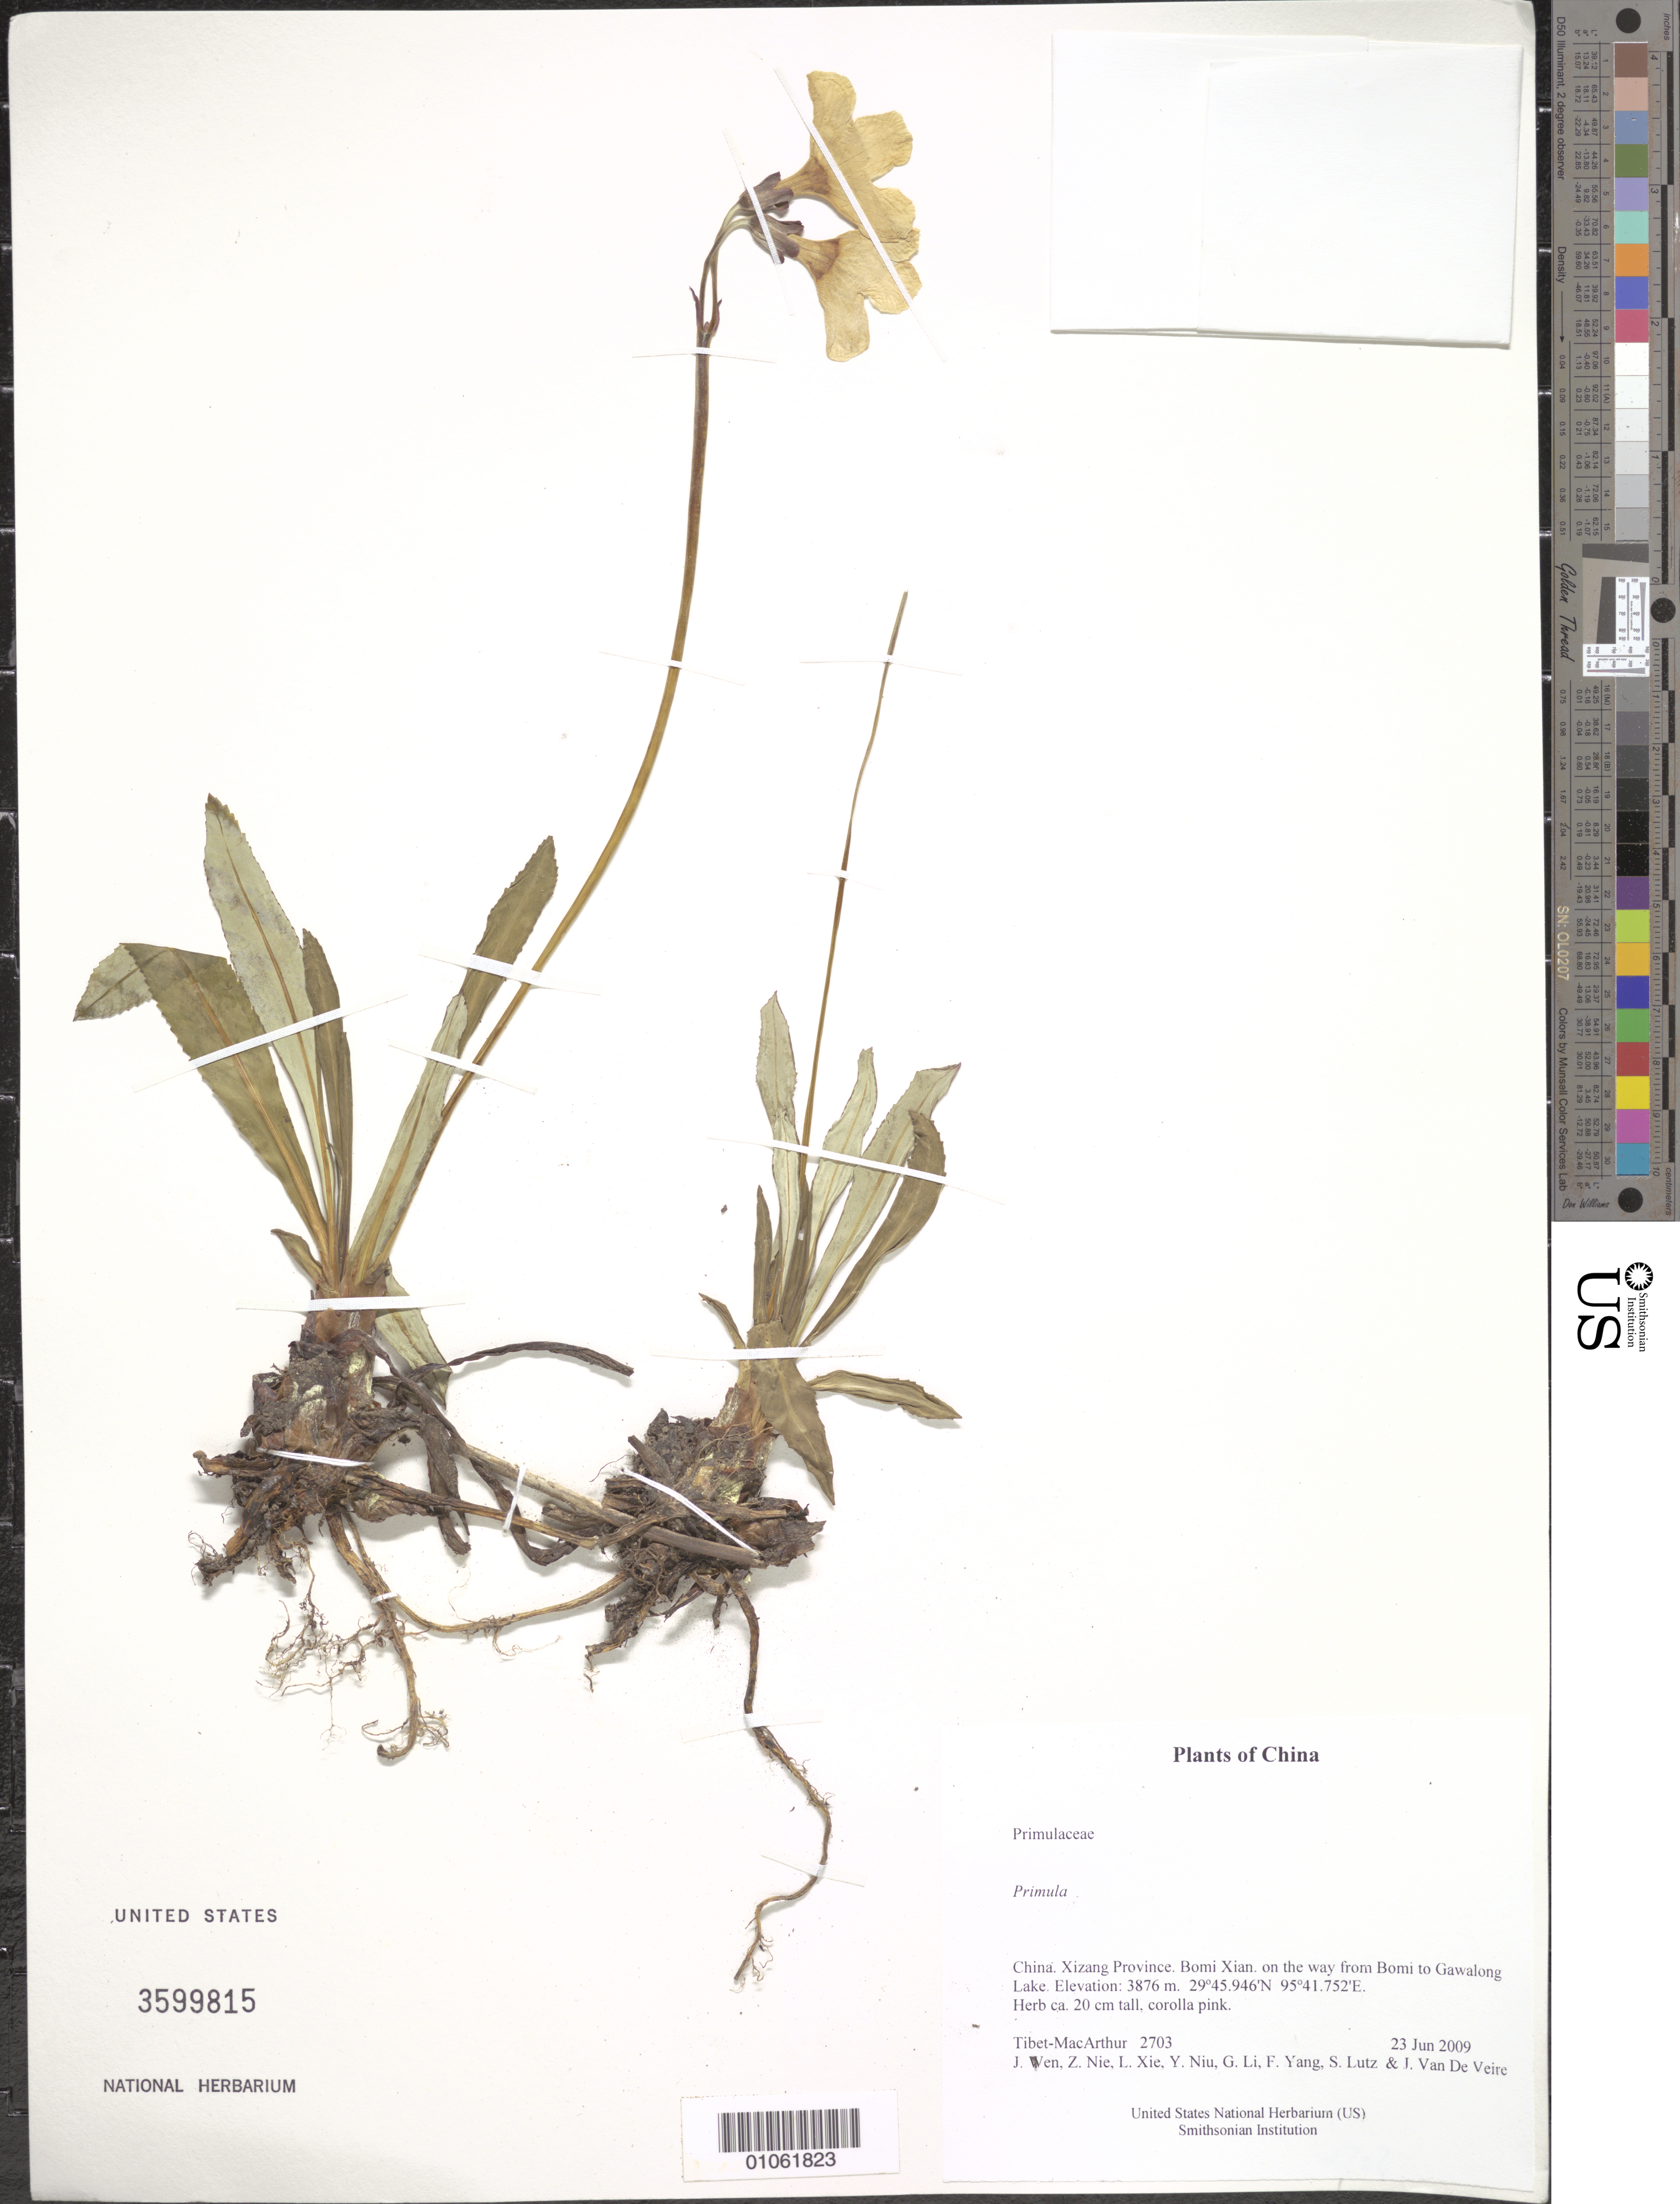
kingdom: Plantae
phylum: Tracheophyta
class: Magnoliopsida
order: Ericales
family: Primulaceae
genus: Primula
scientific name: Primula sp.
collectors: Tibet-MacArthur, J. Wen, Z. Nie, L. Xie, Y. Niu, G. Li, F. Yang, S. Lutz & J. Van De Veire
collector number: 2703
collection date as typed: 23 Jun 2009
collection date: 2009-06-23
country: China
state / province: Xizang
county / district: Bomi Xian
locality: on the way from Bomi to Gawalong Lake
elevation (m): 3876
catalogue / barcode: US 3599815